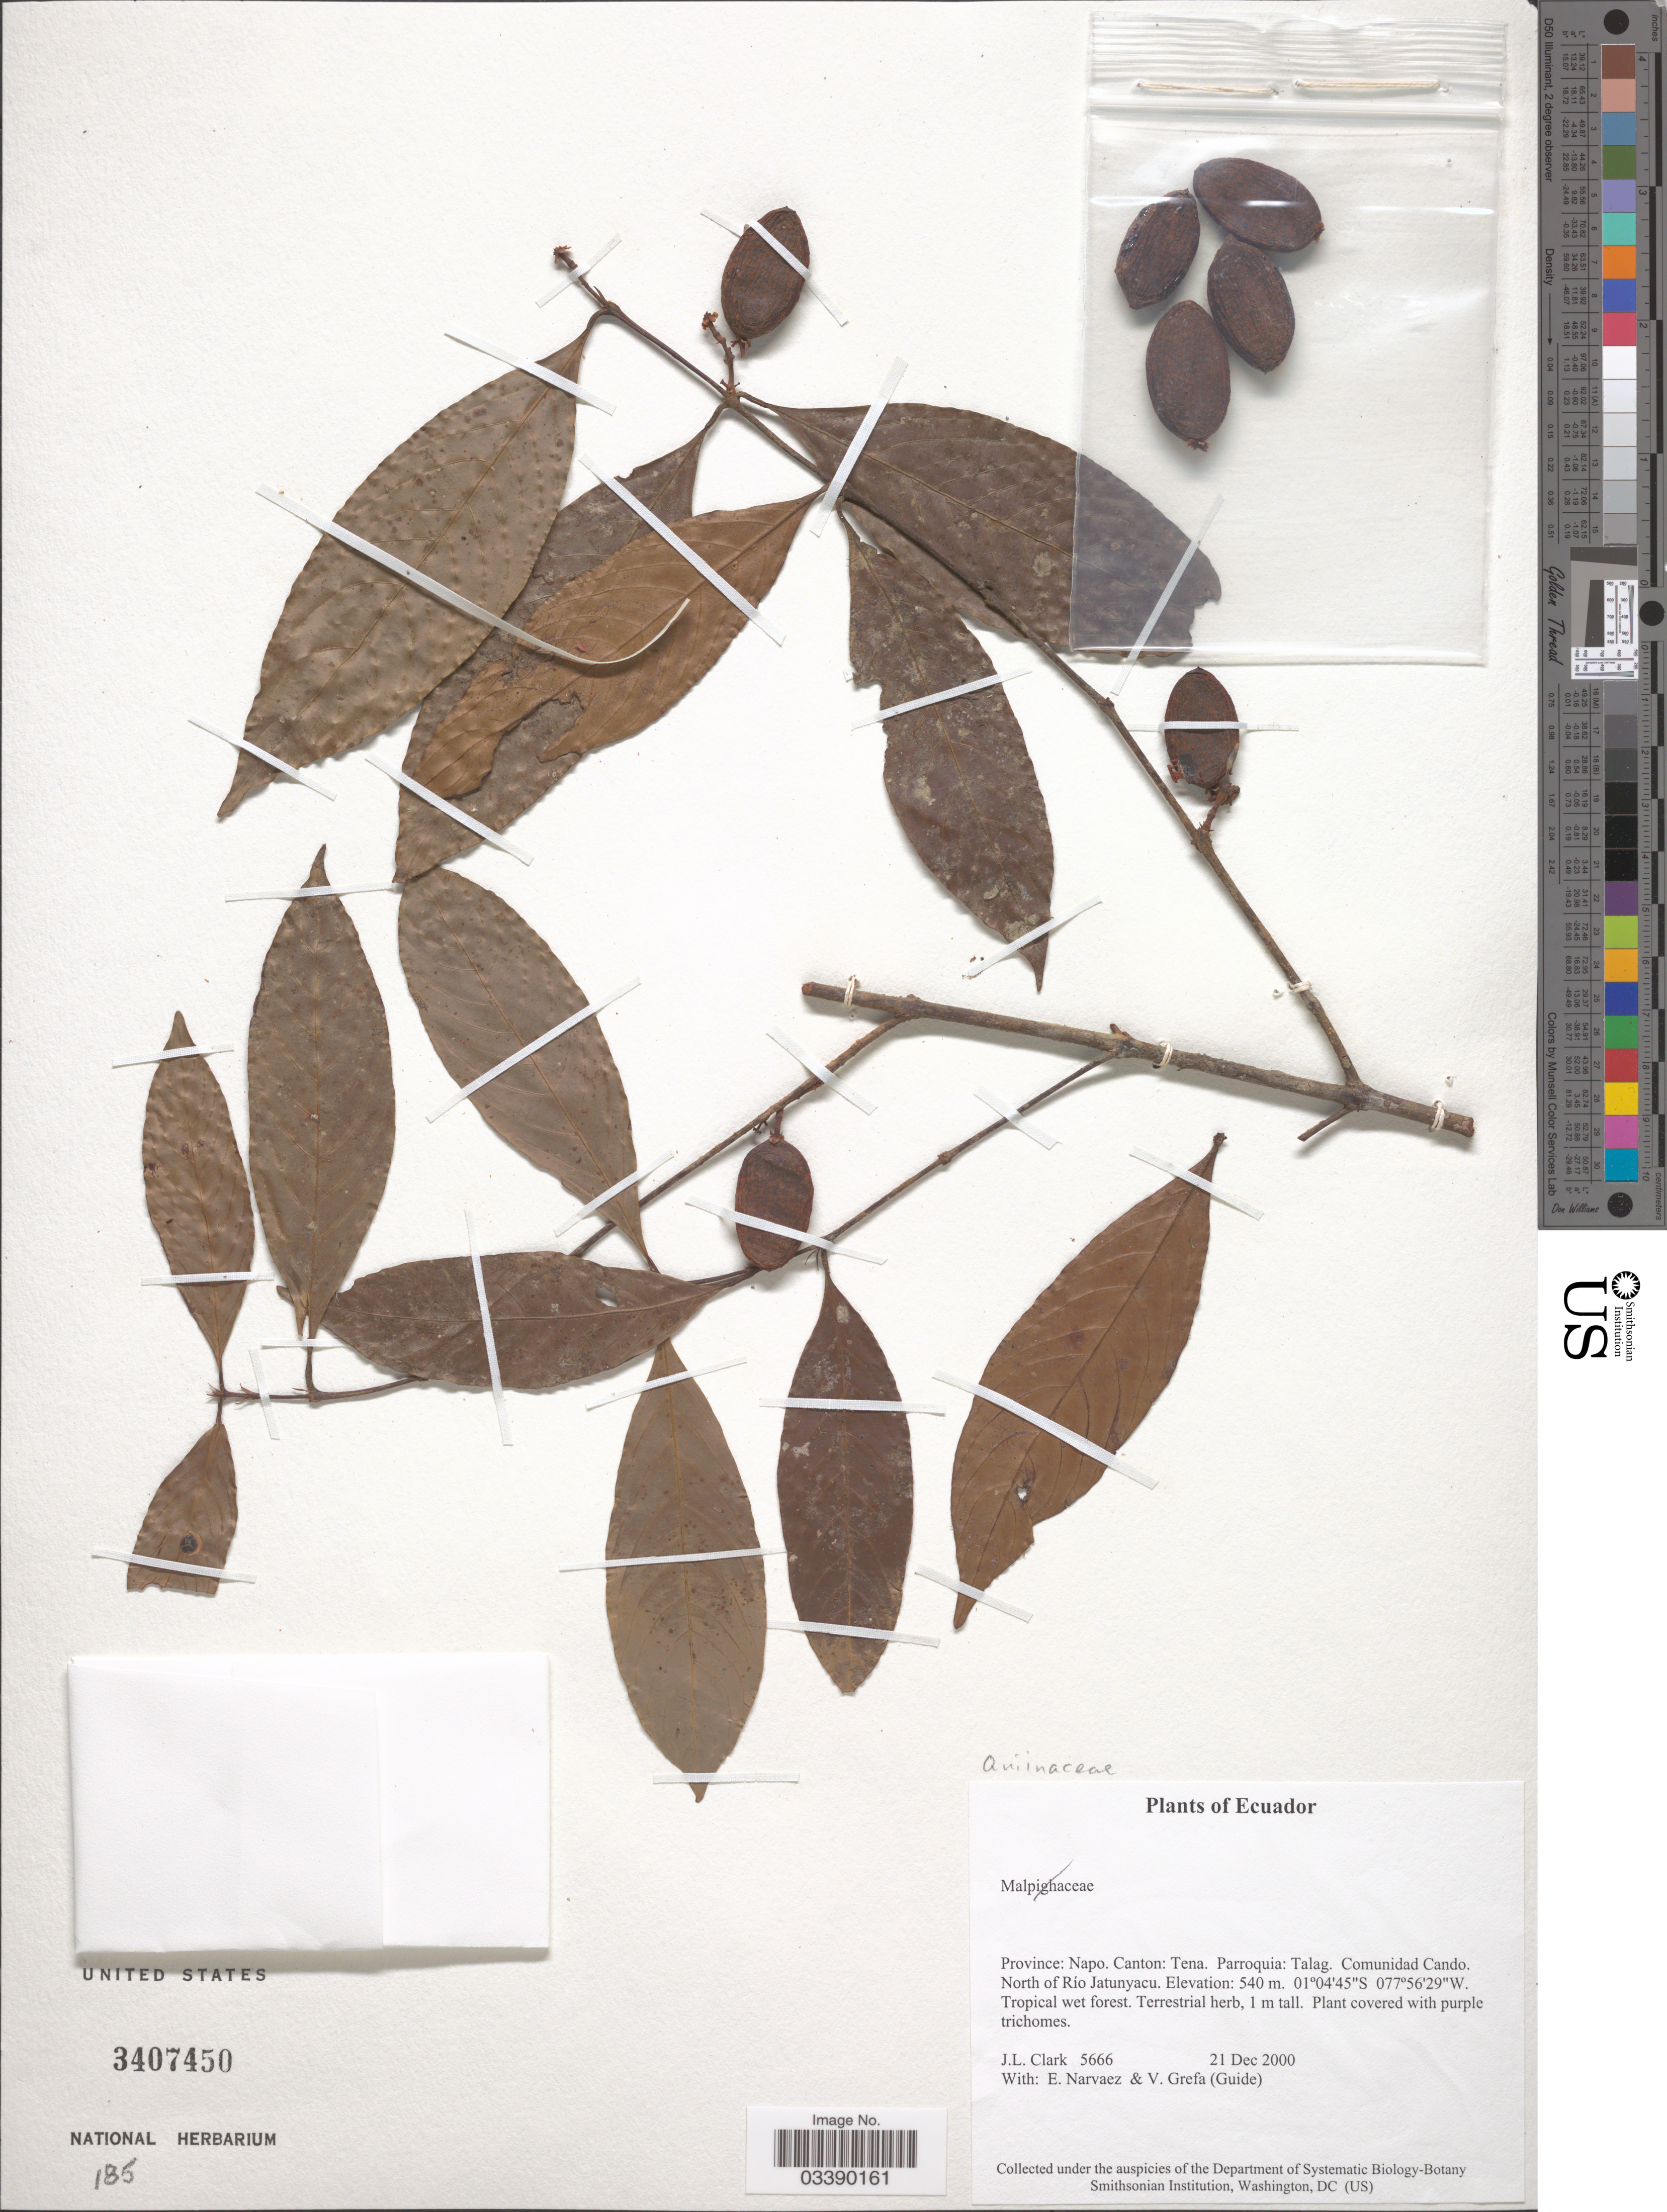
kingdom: Plantae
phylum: Tracheophyta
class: Magnoliopsida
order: Malpighiales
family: Ochnaceae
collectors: J. L. Clark, E. Narváez & V. Grefa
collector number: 5666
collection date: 2000-12-21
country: Ecuador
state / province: Napo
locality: Canton: Tena. Parroquia: Talag. Comunidad Cando. North of Río Jatunyacu.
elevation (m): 540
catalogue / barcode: US 3407450